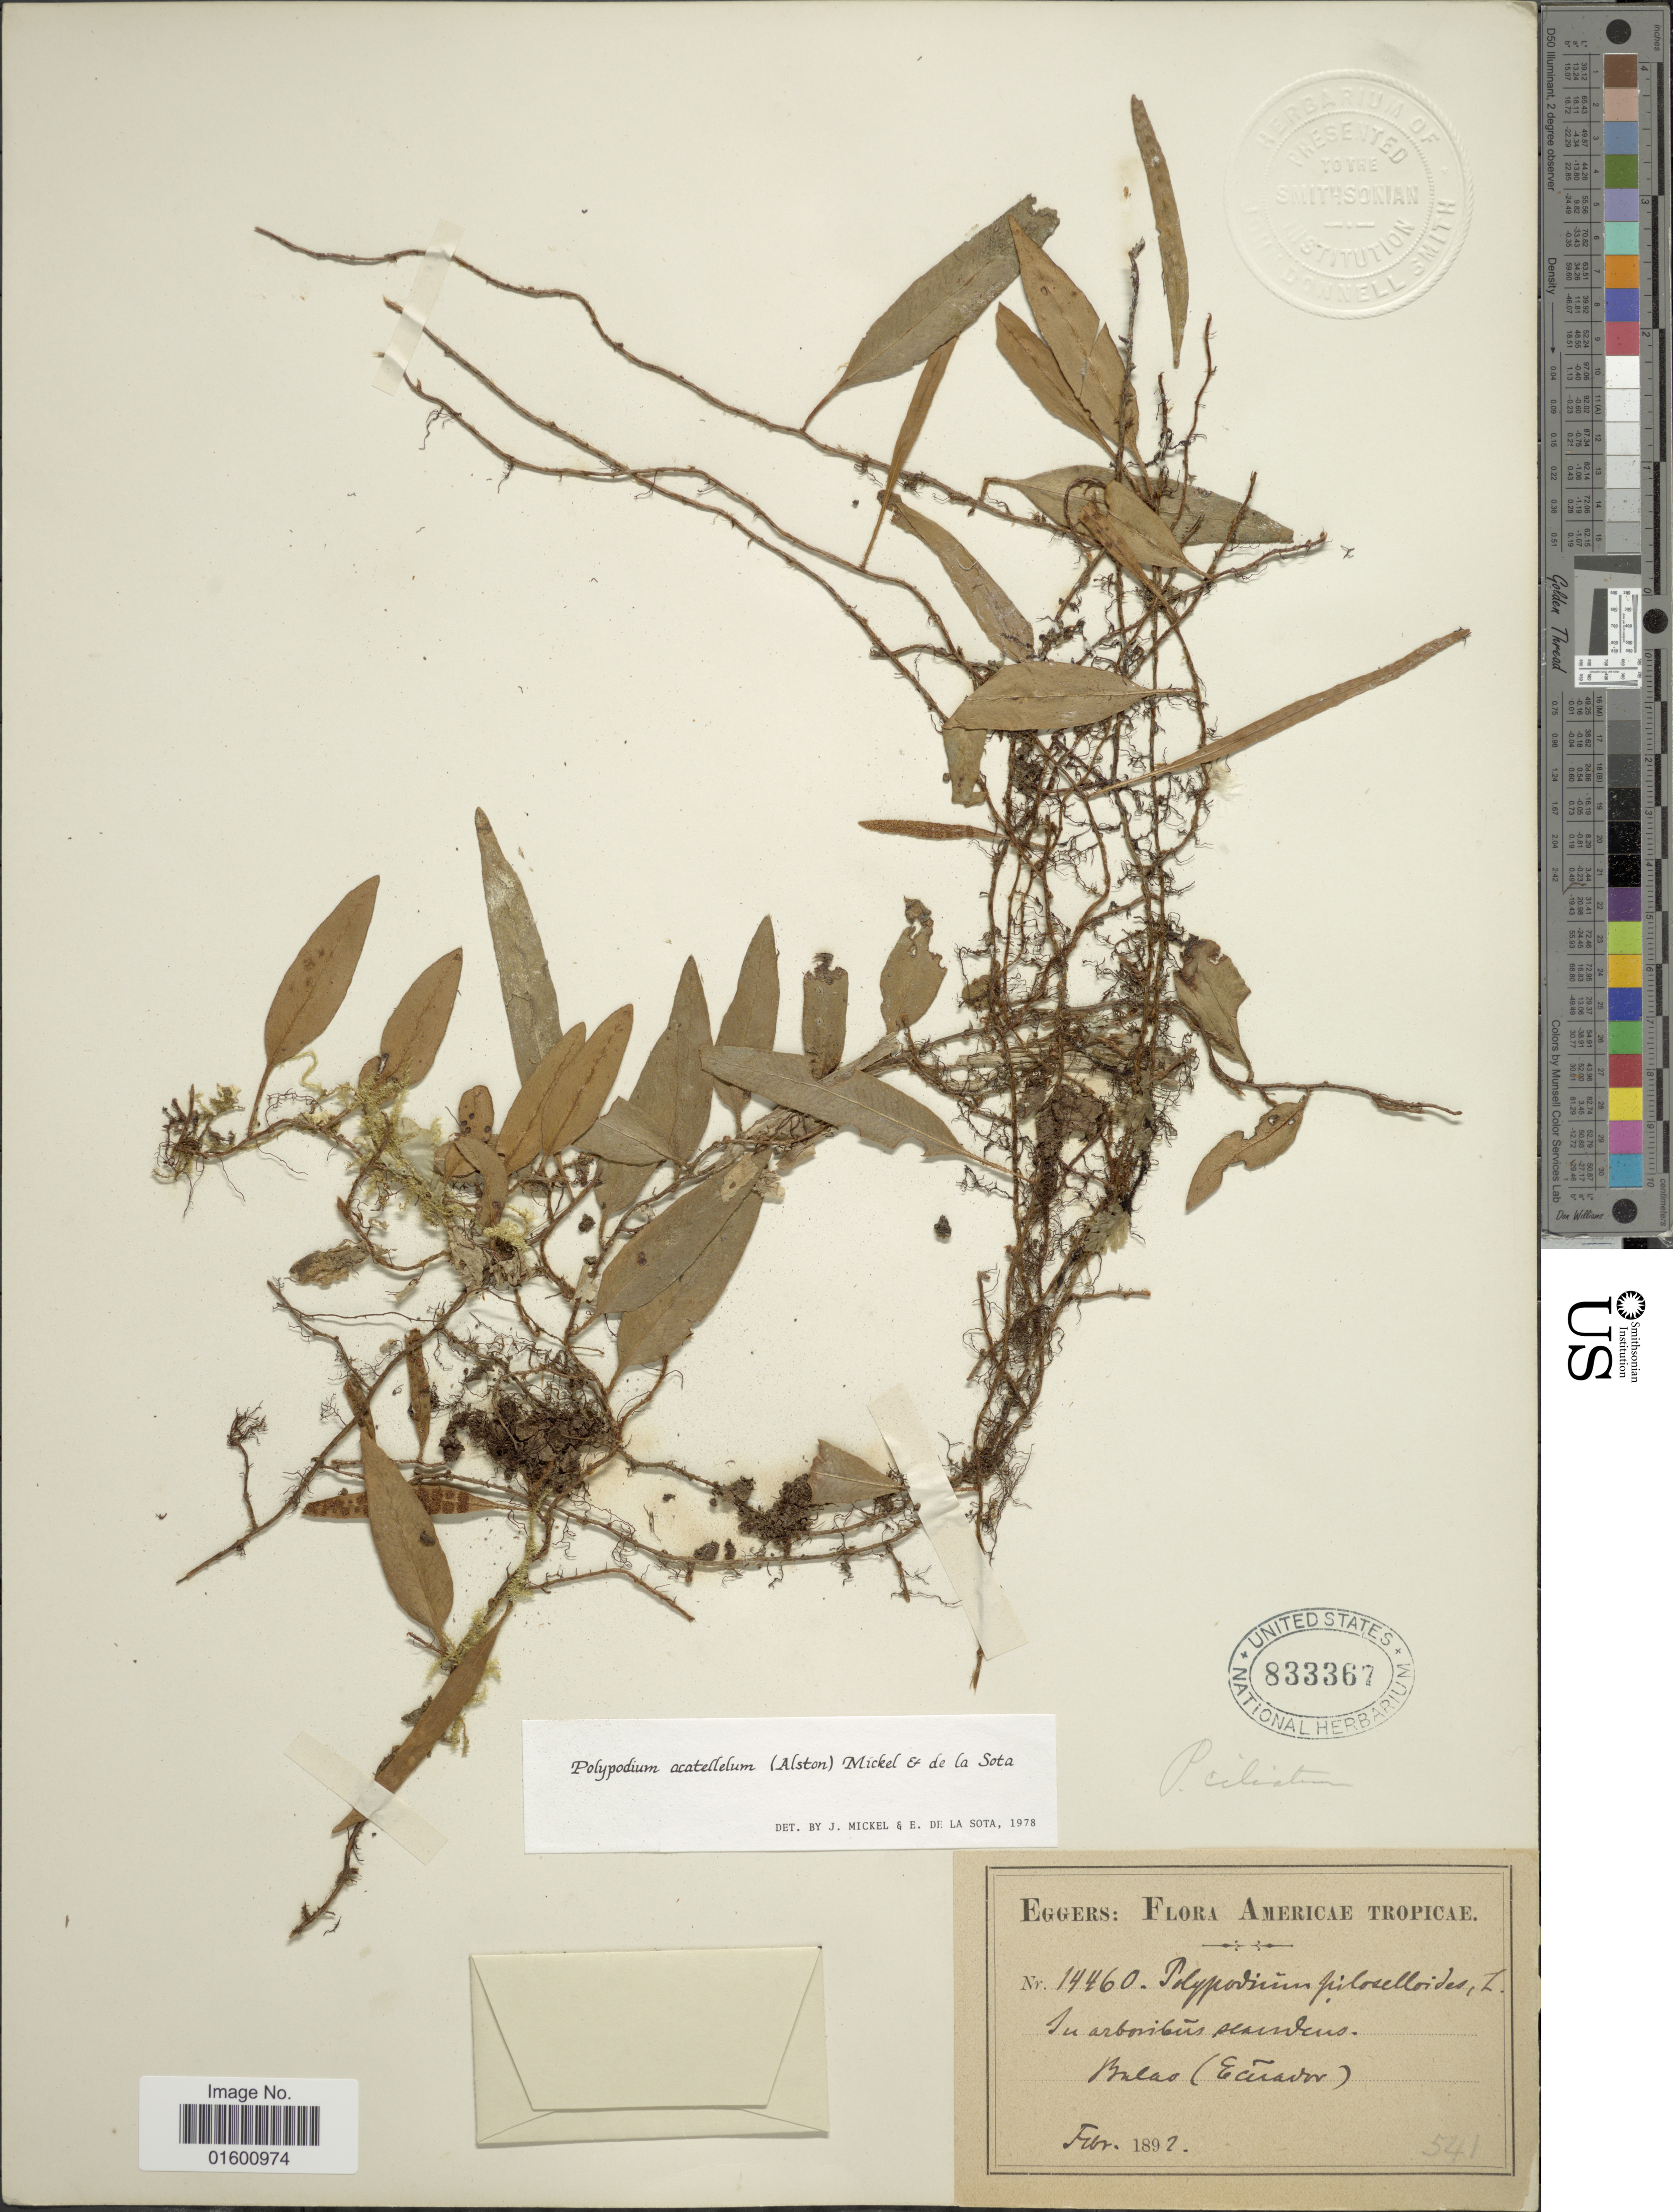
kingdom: Plantae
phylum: Tracheophyta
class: Polypodiopsida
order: Polypodiales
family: Polypodiaceae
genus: Microgramma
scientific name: Microgramma acatallela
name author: Alston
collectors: -. Eggers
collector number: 14460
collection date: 1892-02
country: Ecuador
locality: Balao.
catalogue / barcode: US 833367